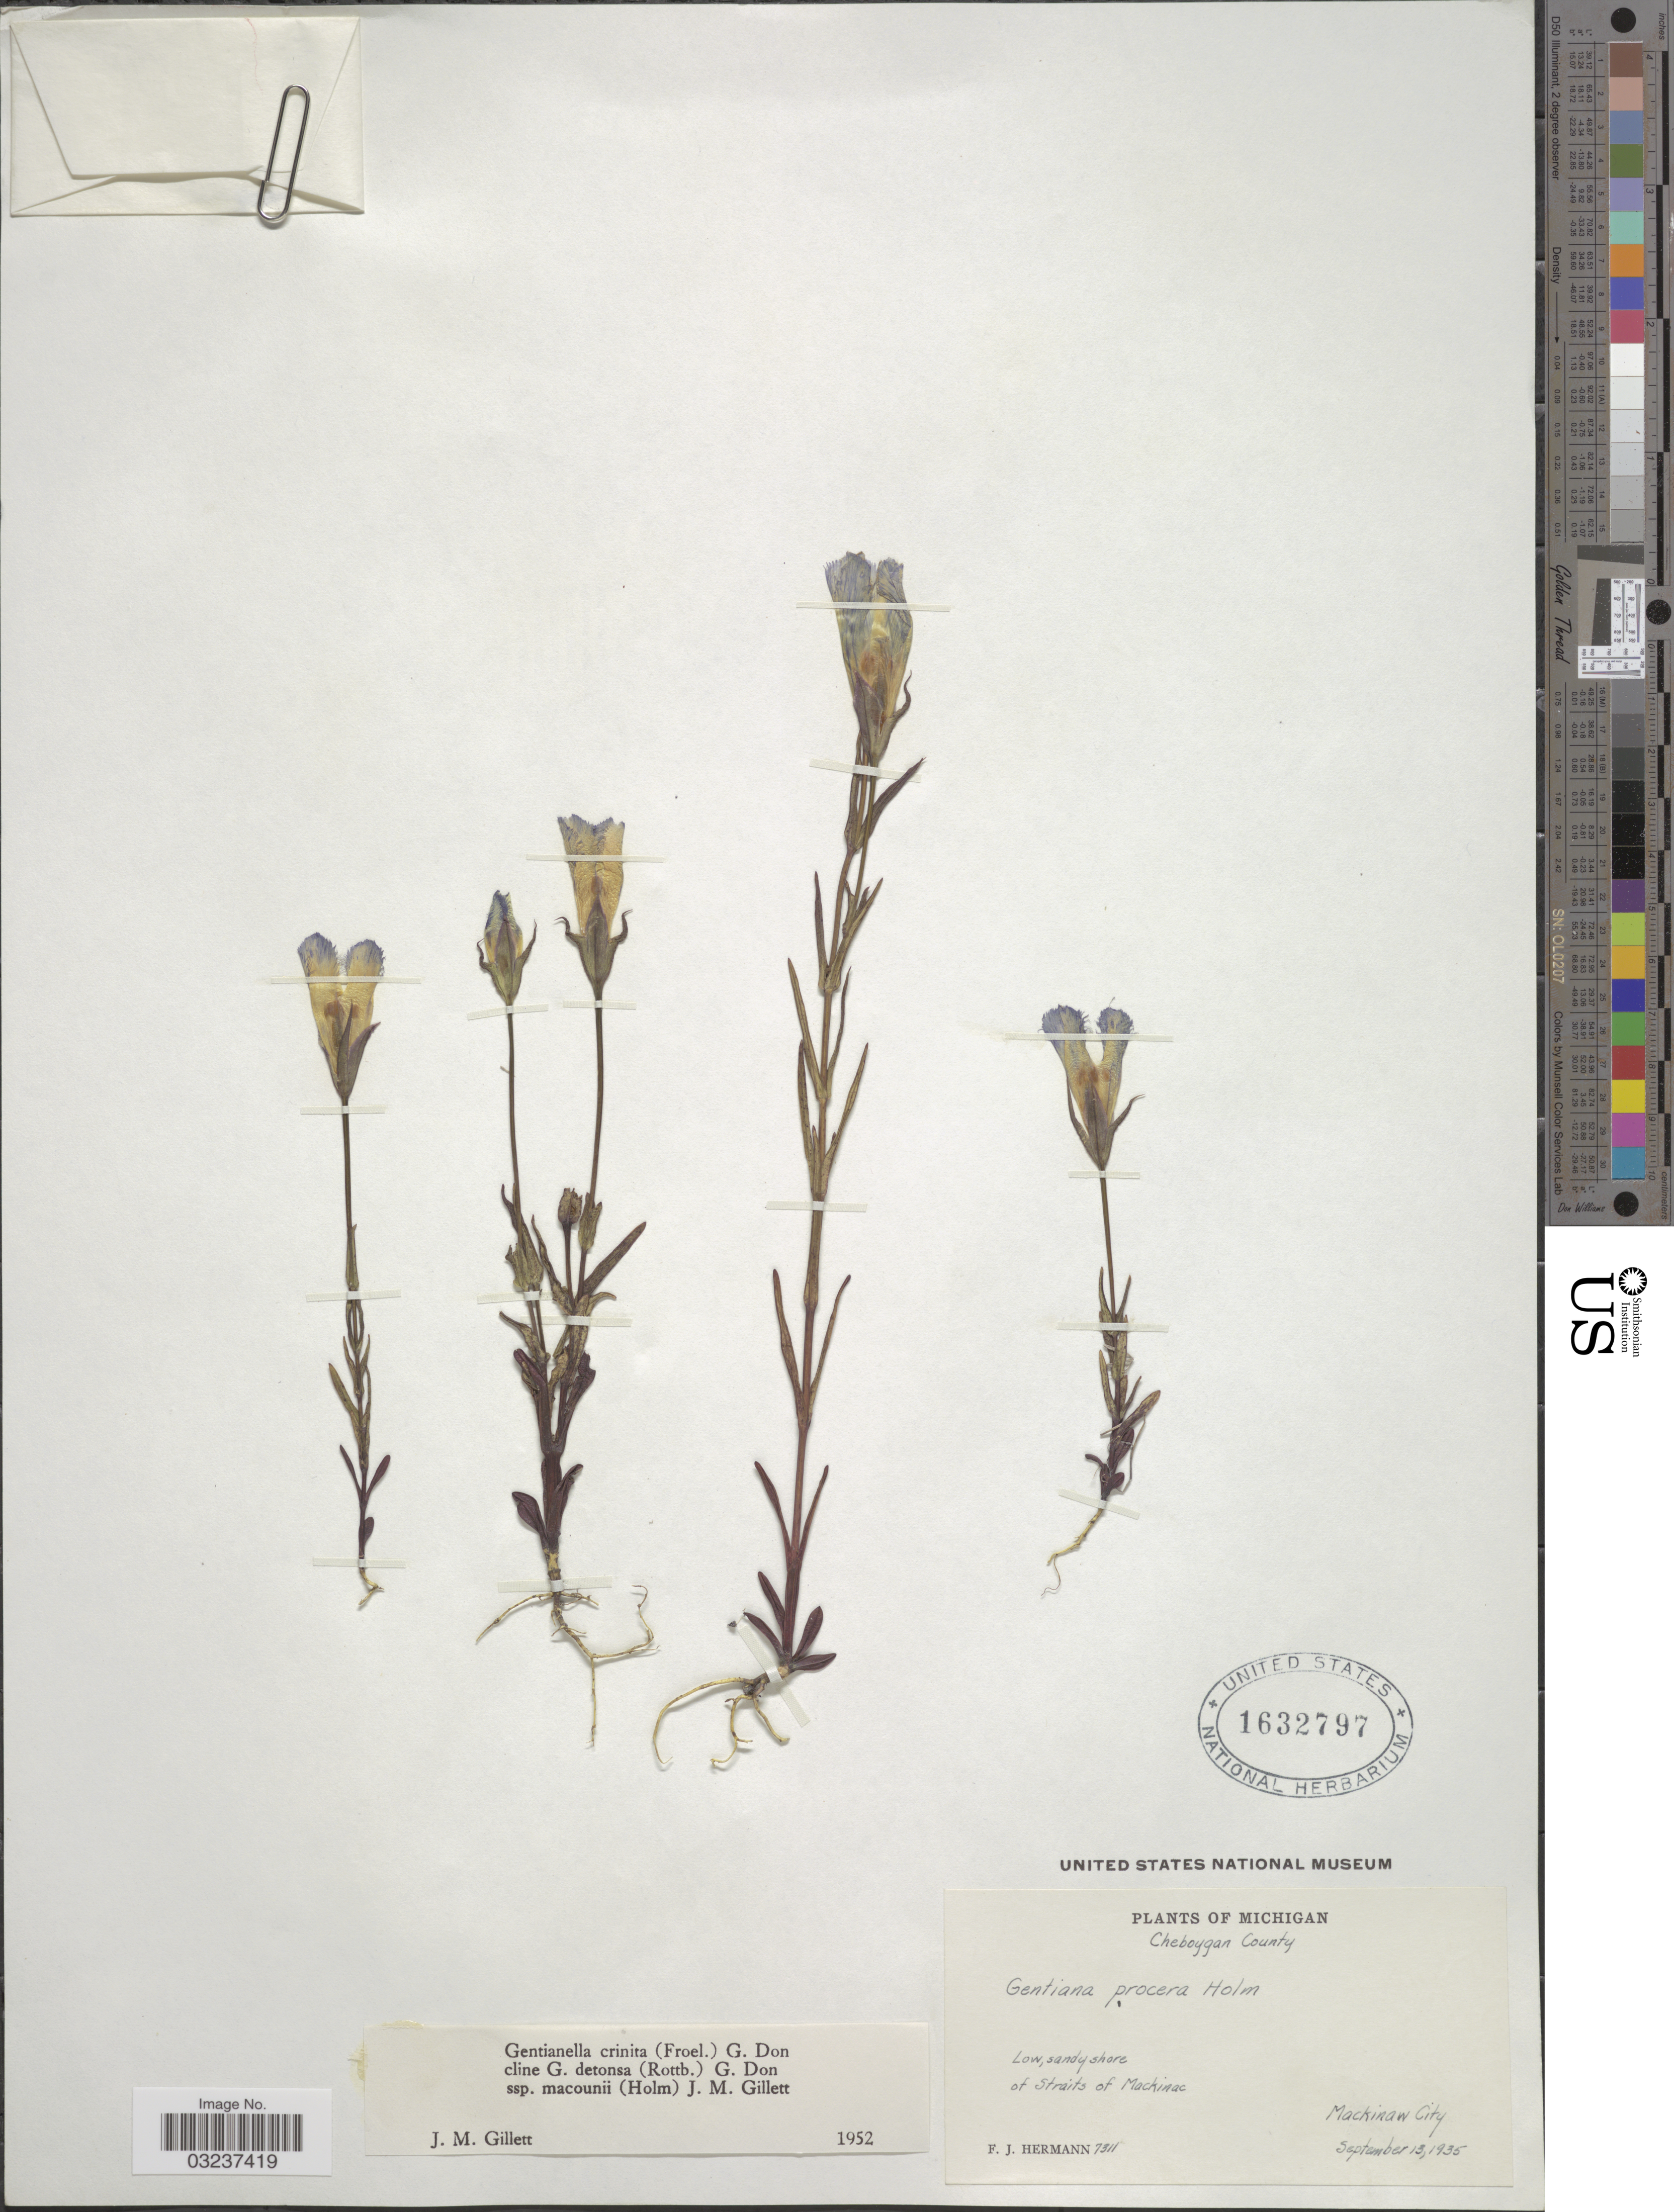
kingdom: Plantae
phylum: Tracheophyta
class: Magnoliopsida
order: Gentianales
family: Gentianaceae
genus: Gentianella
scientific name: Gentianella crinita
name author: (Froel.) G. Don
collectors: F. J. Hermann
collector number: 7311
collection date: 1935-09-13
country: United States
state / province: Michigan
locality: Cheboygan County. Sandy shore of Straits of Mackinac. Mackinaw City.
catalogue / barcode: US 1632797